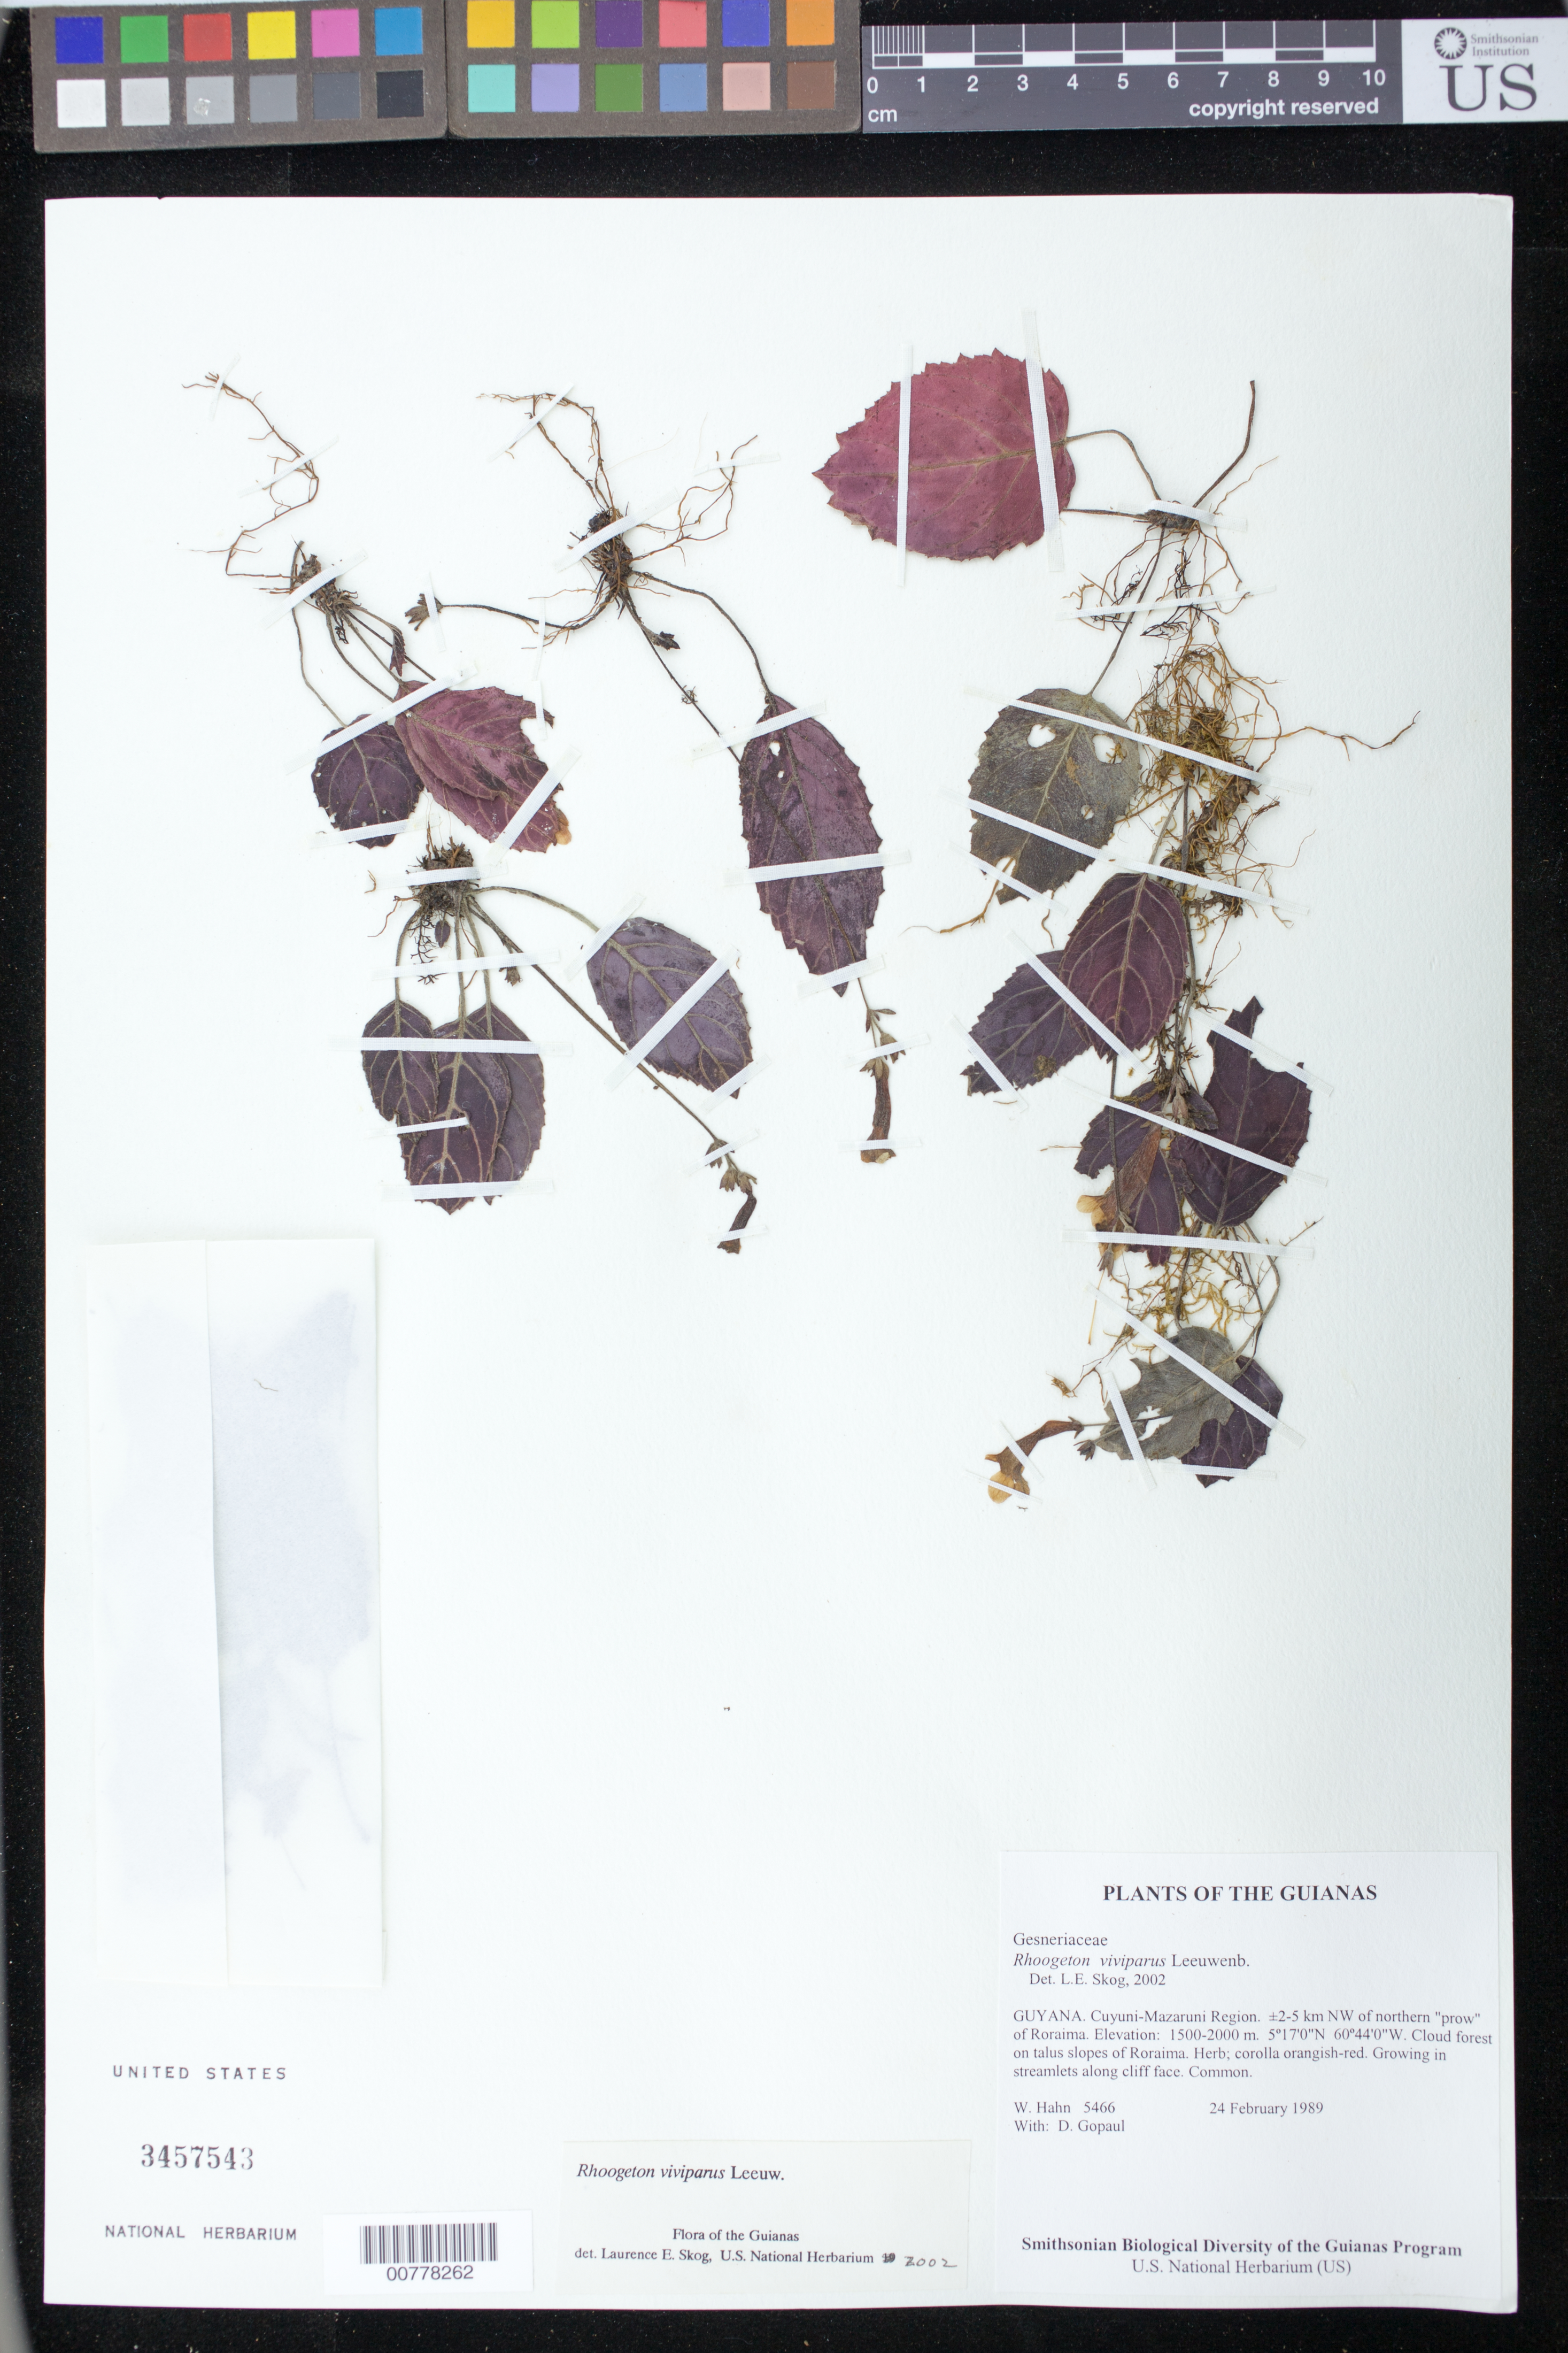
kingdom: Plantae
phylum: Tracheophyta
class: Magnoliopsida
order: Lamiales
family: Gesneriaceae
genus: Rhoogeton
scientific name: Rhoogeton viviparus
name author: Leeuwenb.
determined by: Skog, Laurence E.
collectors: W. Hahn & D. Gopaul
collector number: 5466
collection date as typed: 24 February 1989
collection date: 1989-02-24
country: Guyana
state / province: Cuyuni-Mazaruni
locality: ±2-5 km NW of northern "prow" of Roraima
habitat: Cloud forest on talus slopes of Roraima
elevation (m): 1500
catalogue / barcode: US 3457543